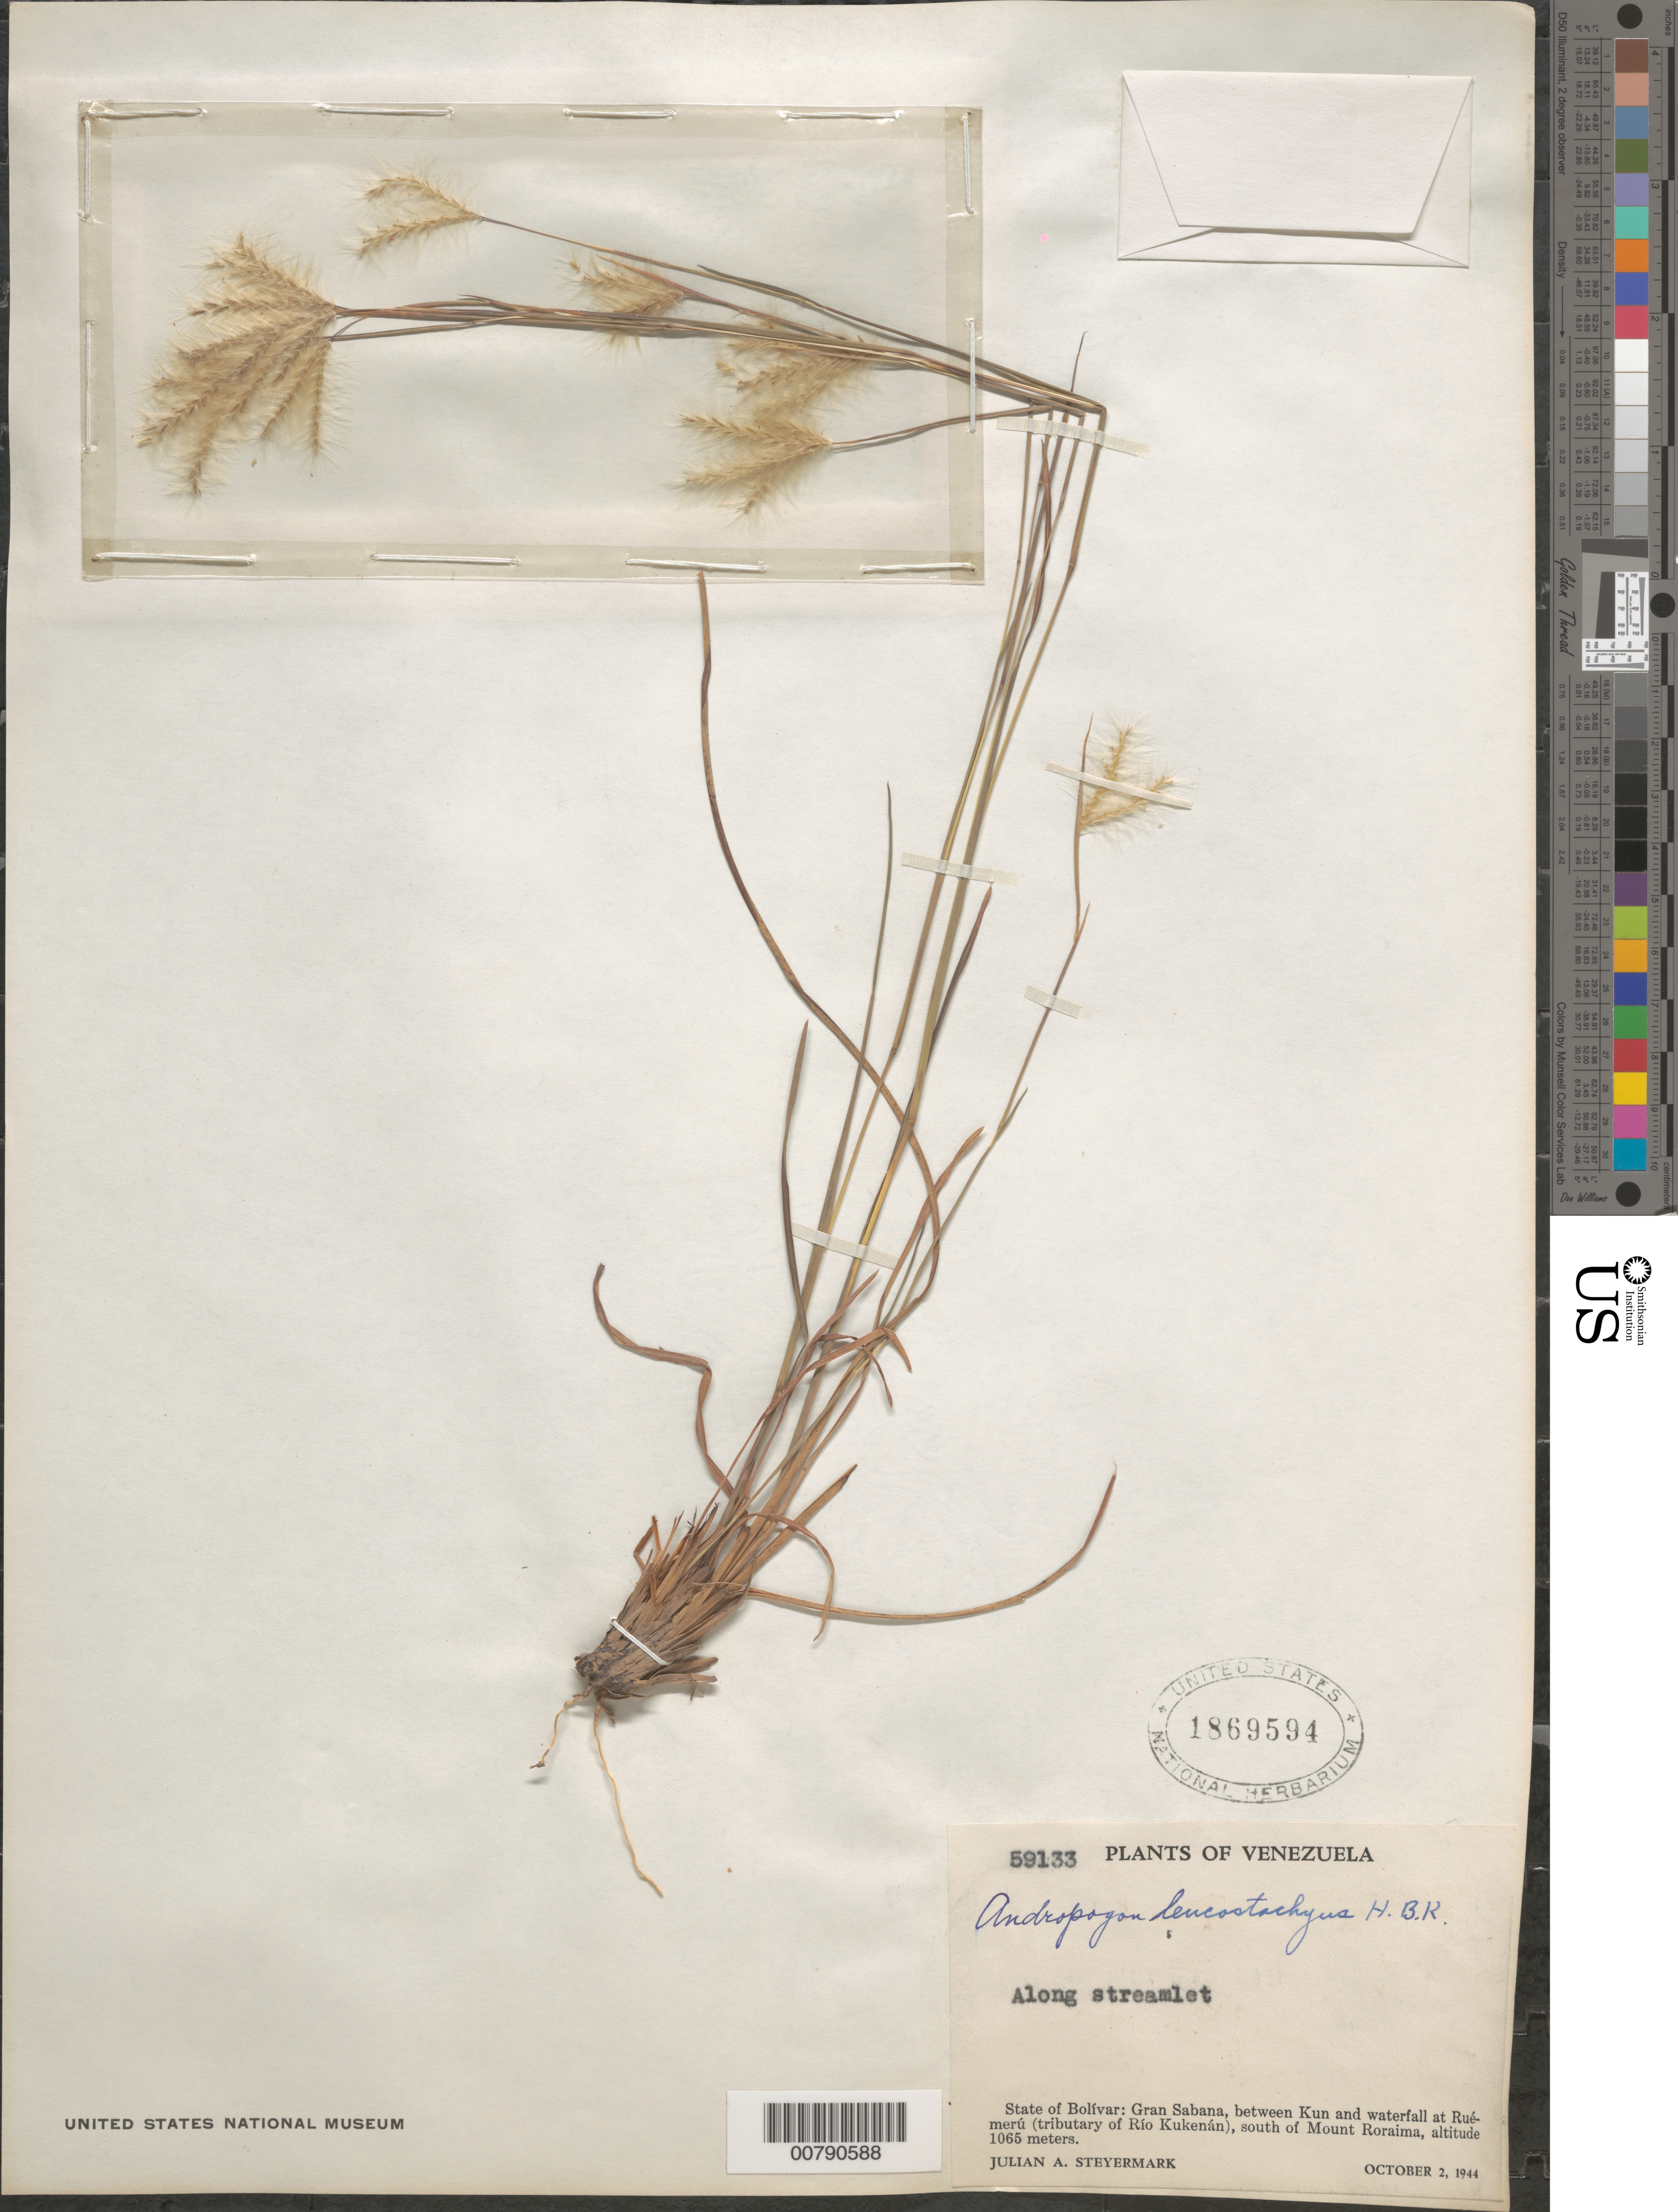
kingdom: Plantae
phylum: Tracheophyta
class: Liliopsida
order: Poales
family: Poaceae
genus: Andropogon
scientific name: Andropogon leucostachyus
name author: Kunth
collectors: J. Steyermark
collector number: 59133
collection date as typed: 2-Oct-44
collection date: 1944-10-02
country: Venezuela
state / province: Bolívar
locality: Gran Sabana, between Kun and waterfall at Rué-merú (trib. Río Kukenán), south of Mt. Roraima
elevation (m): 1065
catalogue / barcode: US 1869594